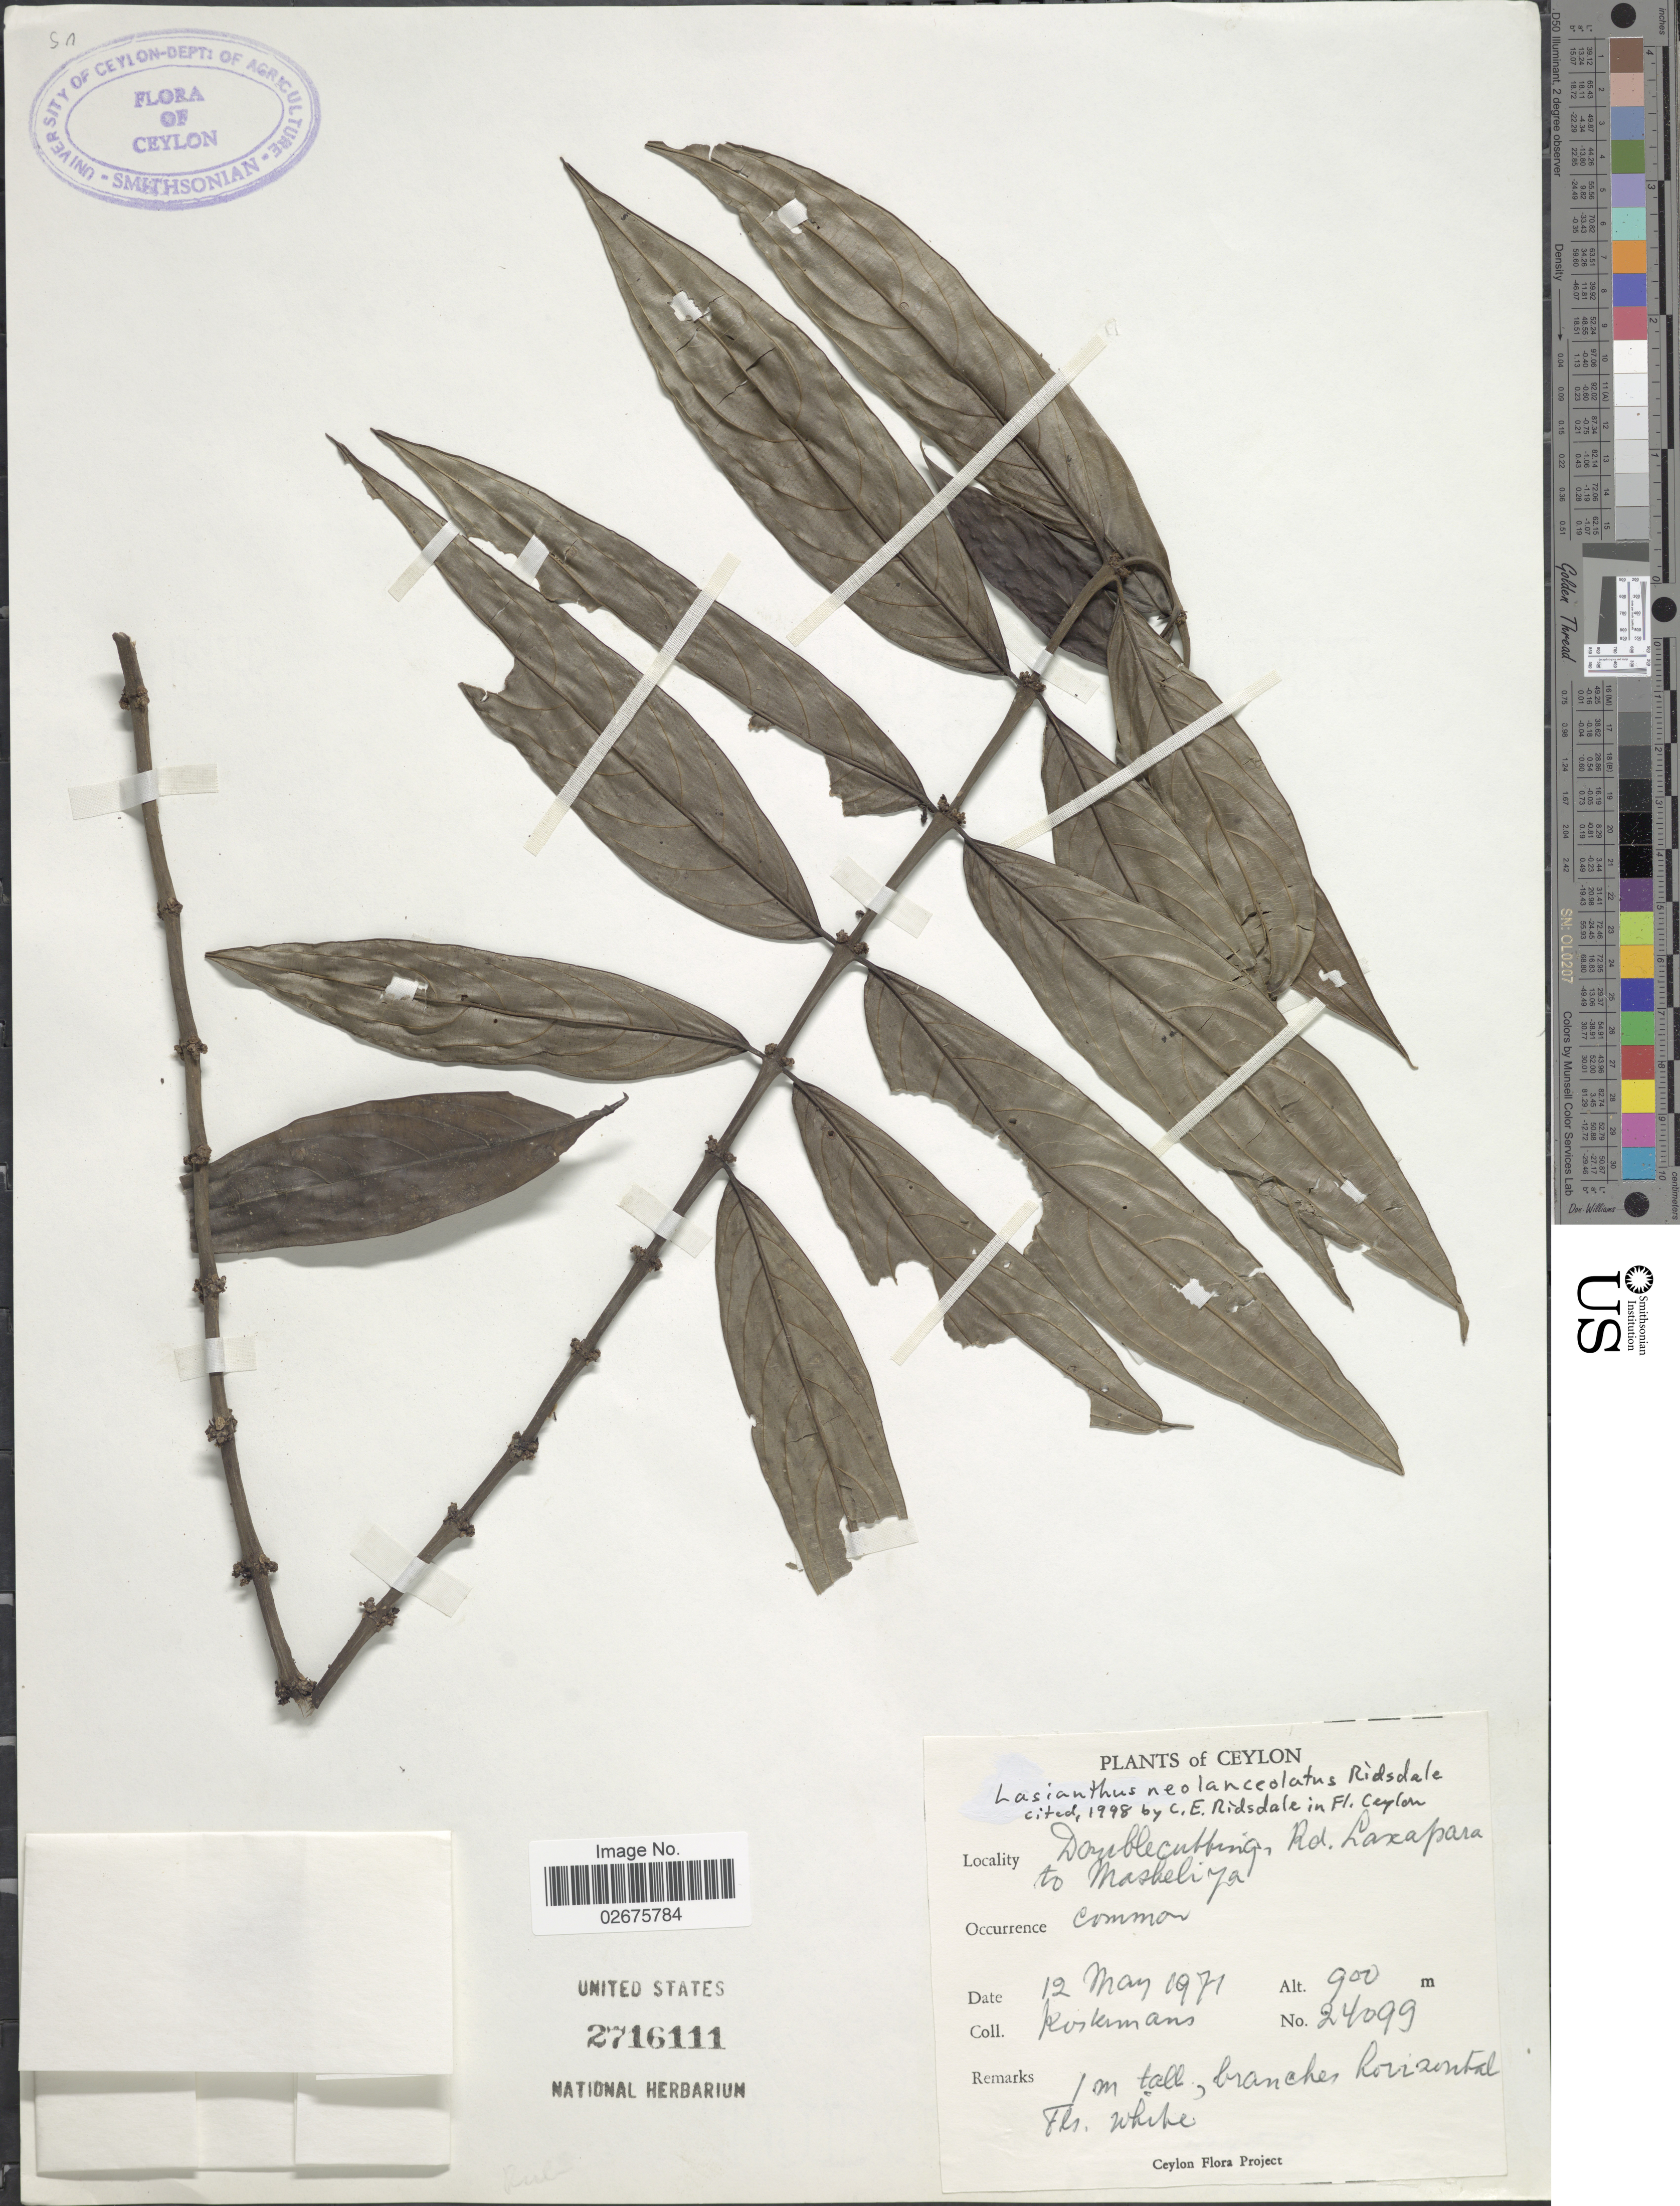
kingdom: Plantae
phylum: Tracheophyta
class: Magnoliopsida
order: Gentianales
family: Rubiaceae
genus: Lasianthus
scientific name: Lasianthus neolanceolatus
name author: Ridsdale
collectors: Kostermans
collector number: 24099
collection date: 1971-05-12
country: Sri Lanka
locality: Ceylon, Donble cutting, Rd. Laxapara to Maskeliya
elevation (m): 900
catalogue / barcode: US 2716111